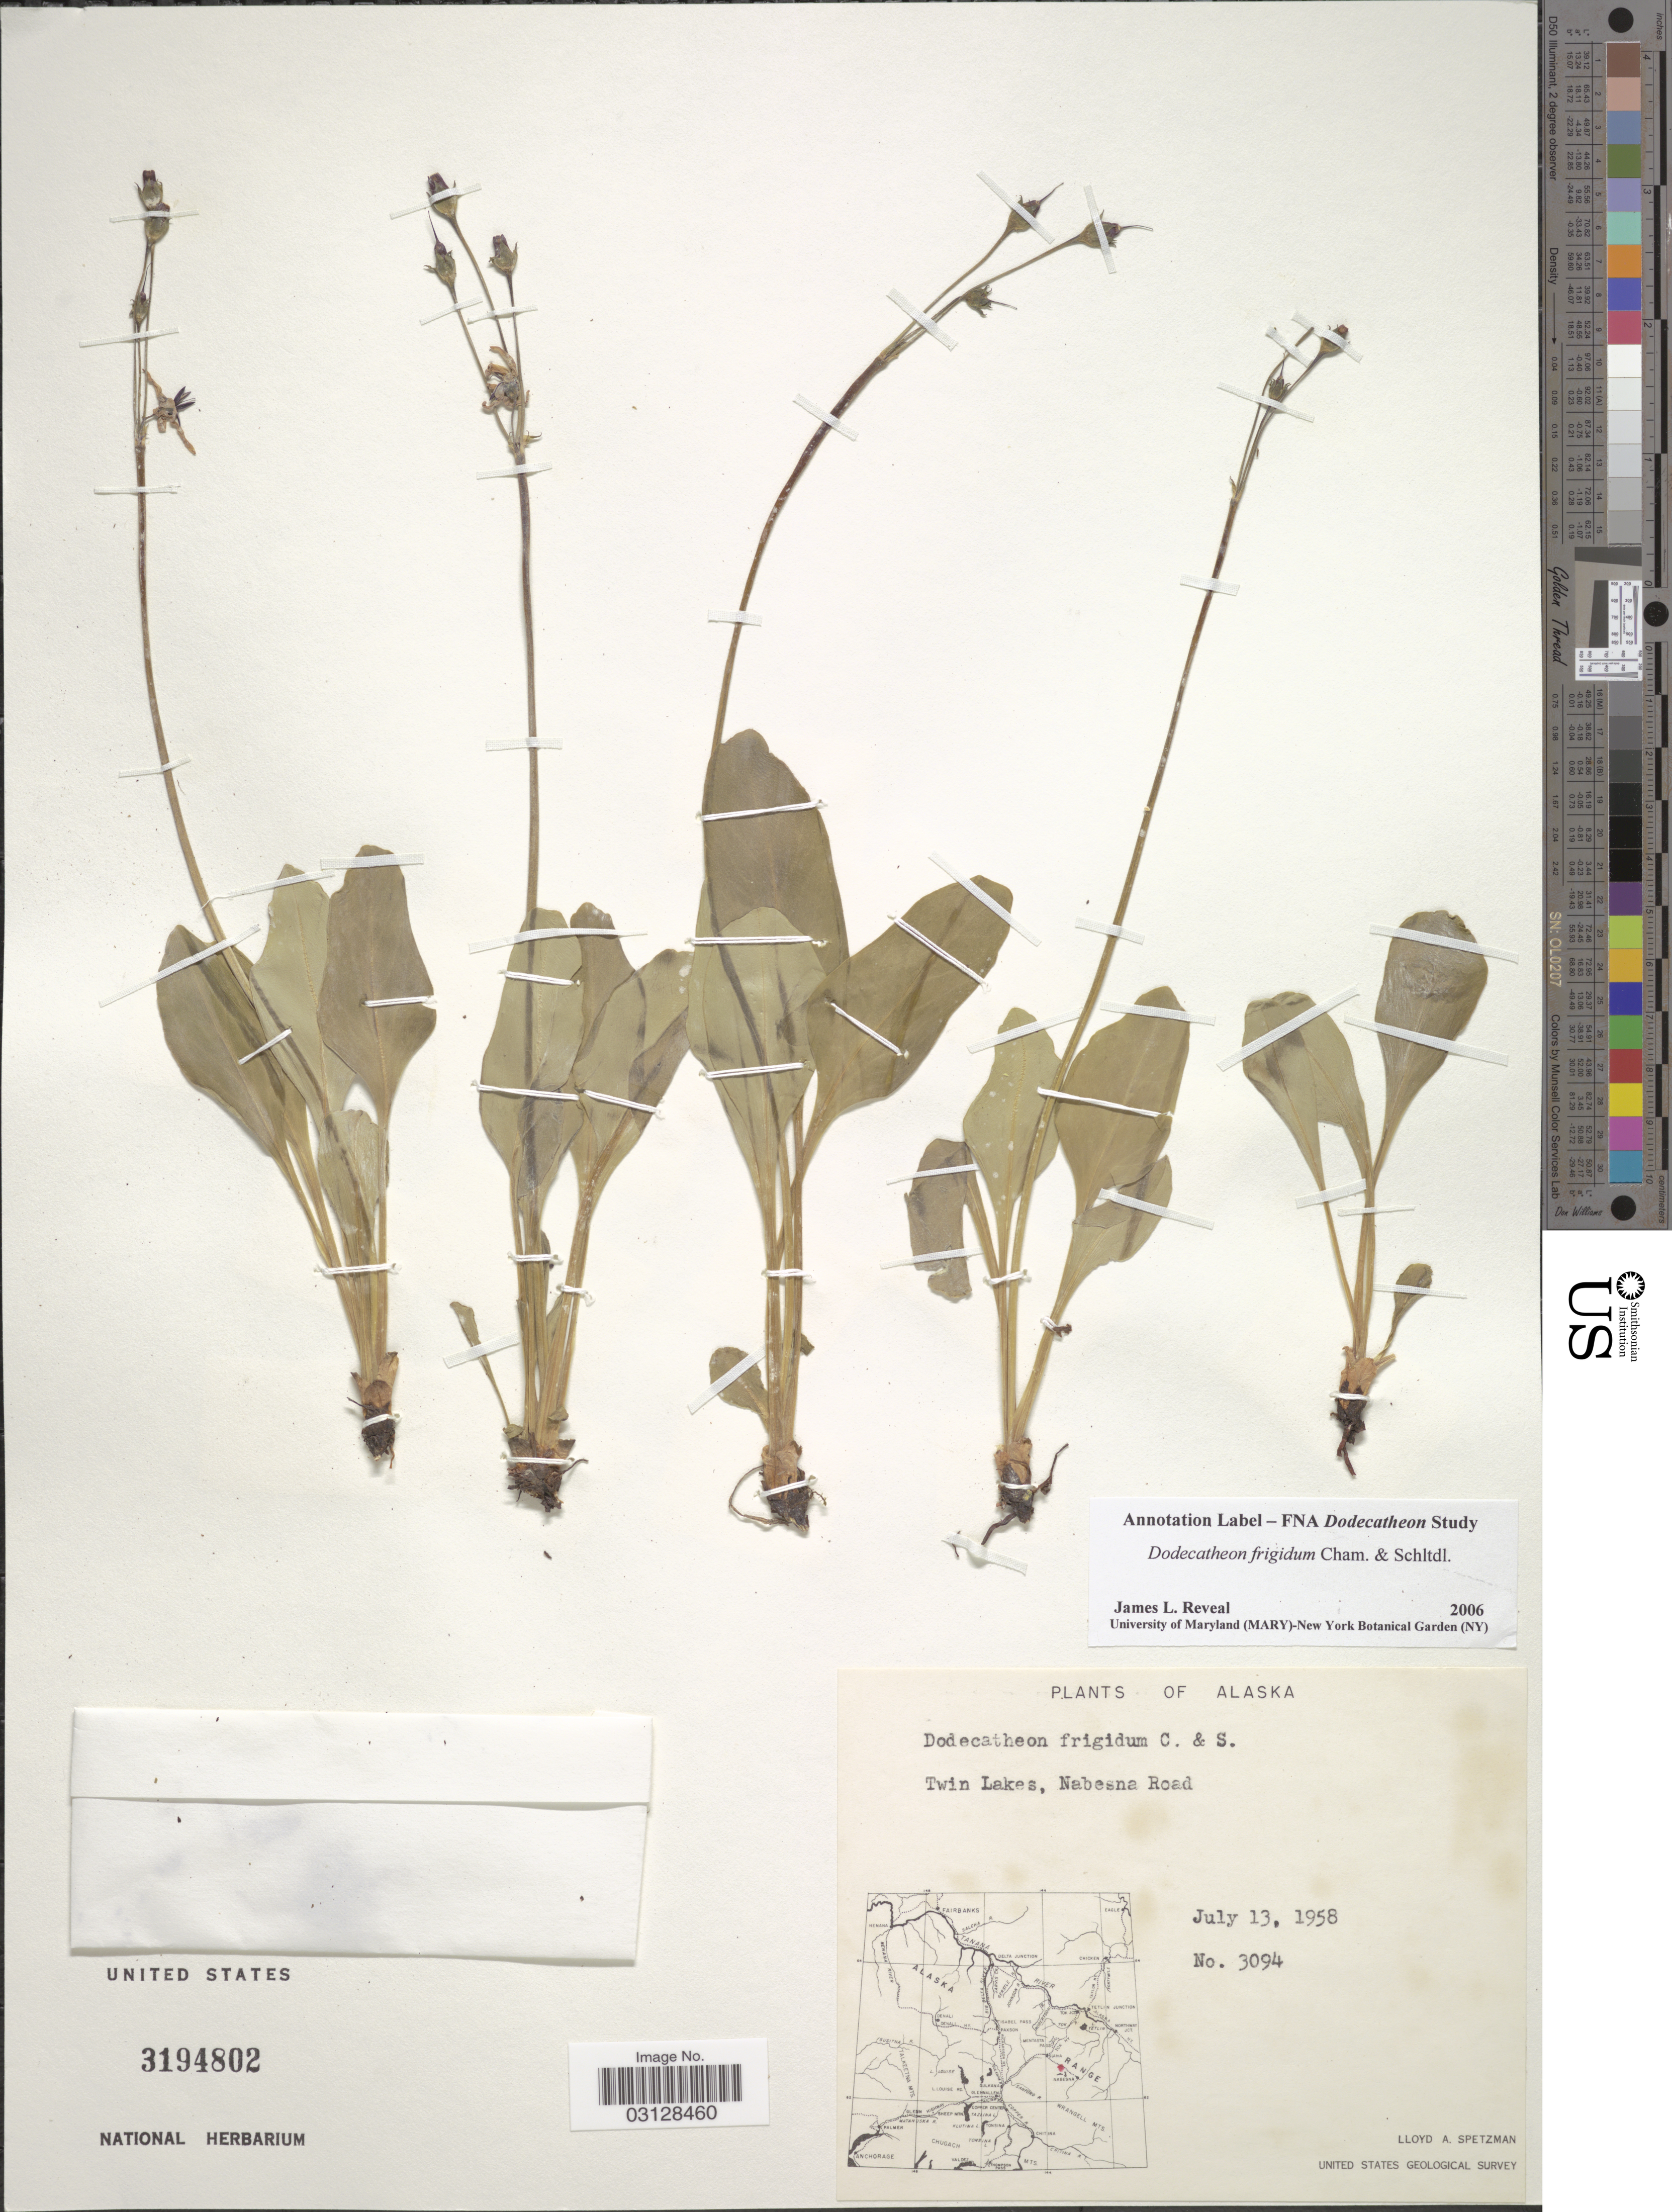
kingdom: Plantae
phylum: Tracheophyta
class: Magnoliopsida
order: Ericales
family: Primulaceae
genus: Dodecatheon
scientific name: Dodecatheon frigidum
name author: Cham. & Schltdl.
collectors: L. Spetzman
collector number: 3094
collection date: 1958-07-13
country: United States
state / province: Alaska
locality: Twin Lakes, Nabesna Road.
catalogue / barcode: US 3194802